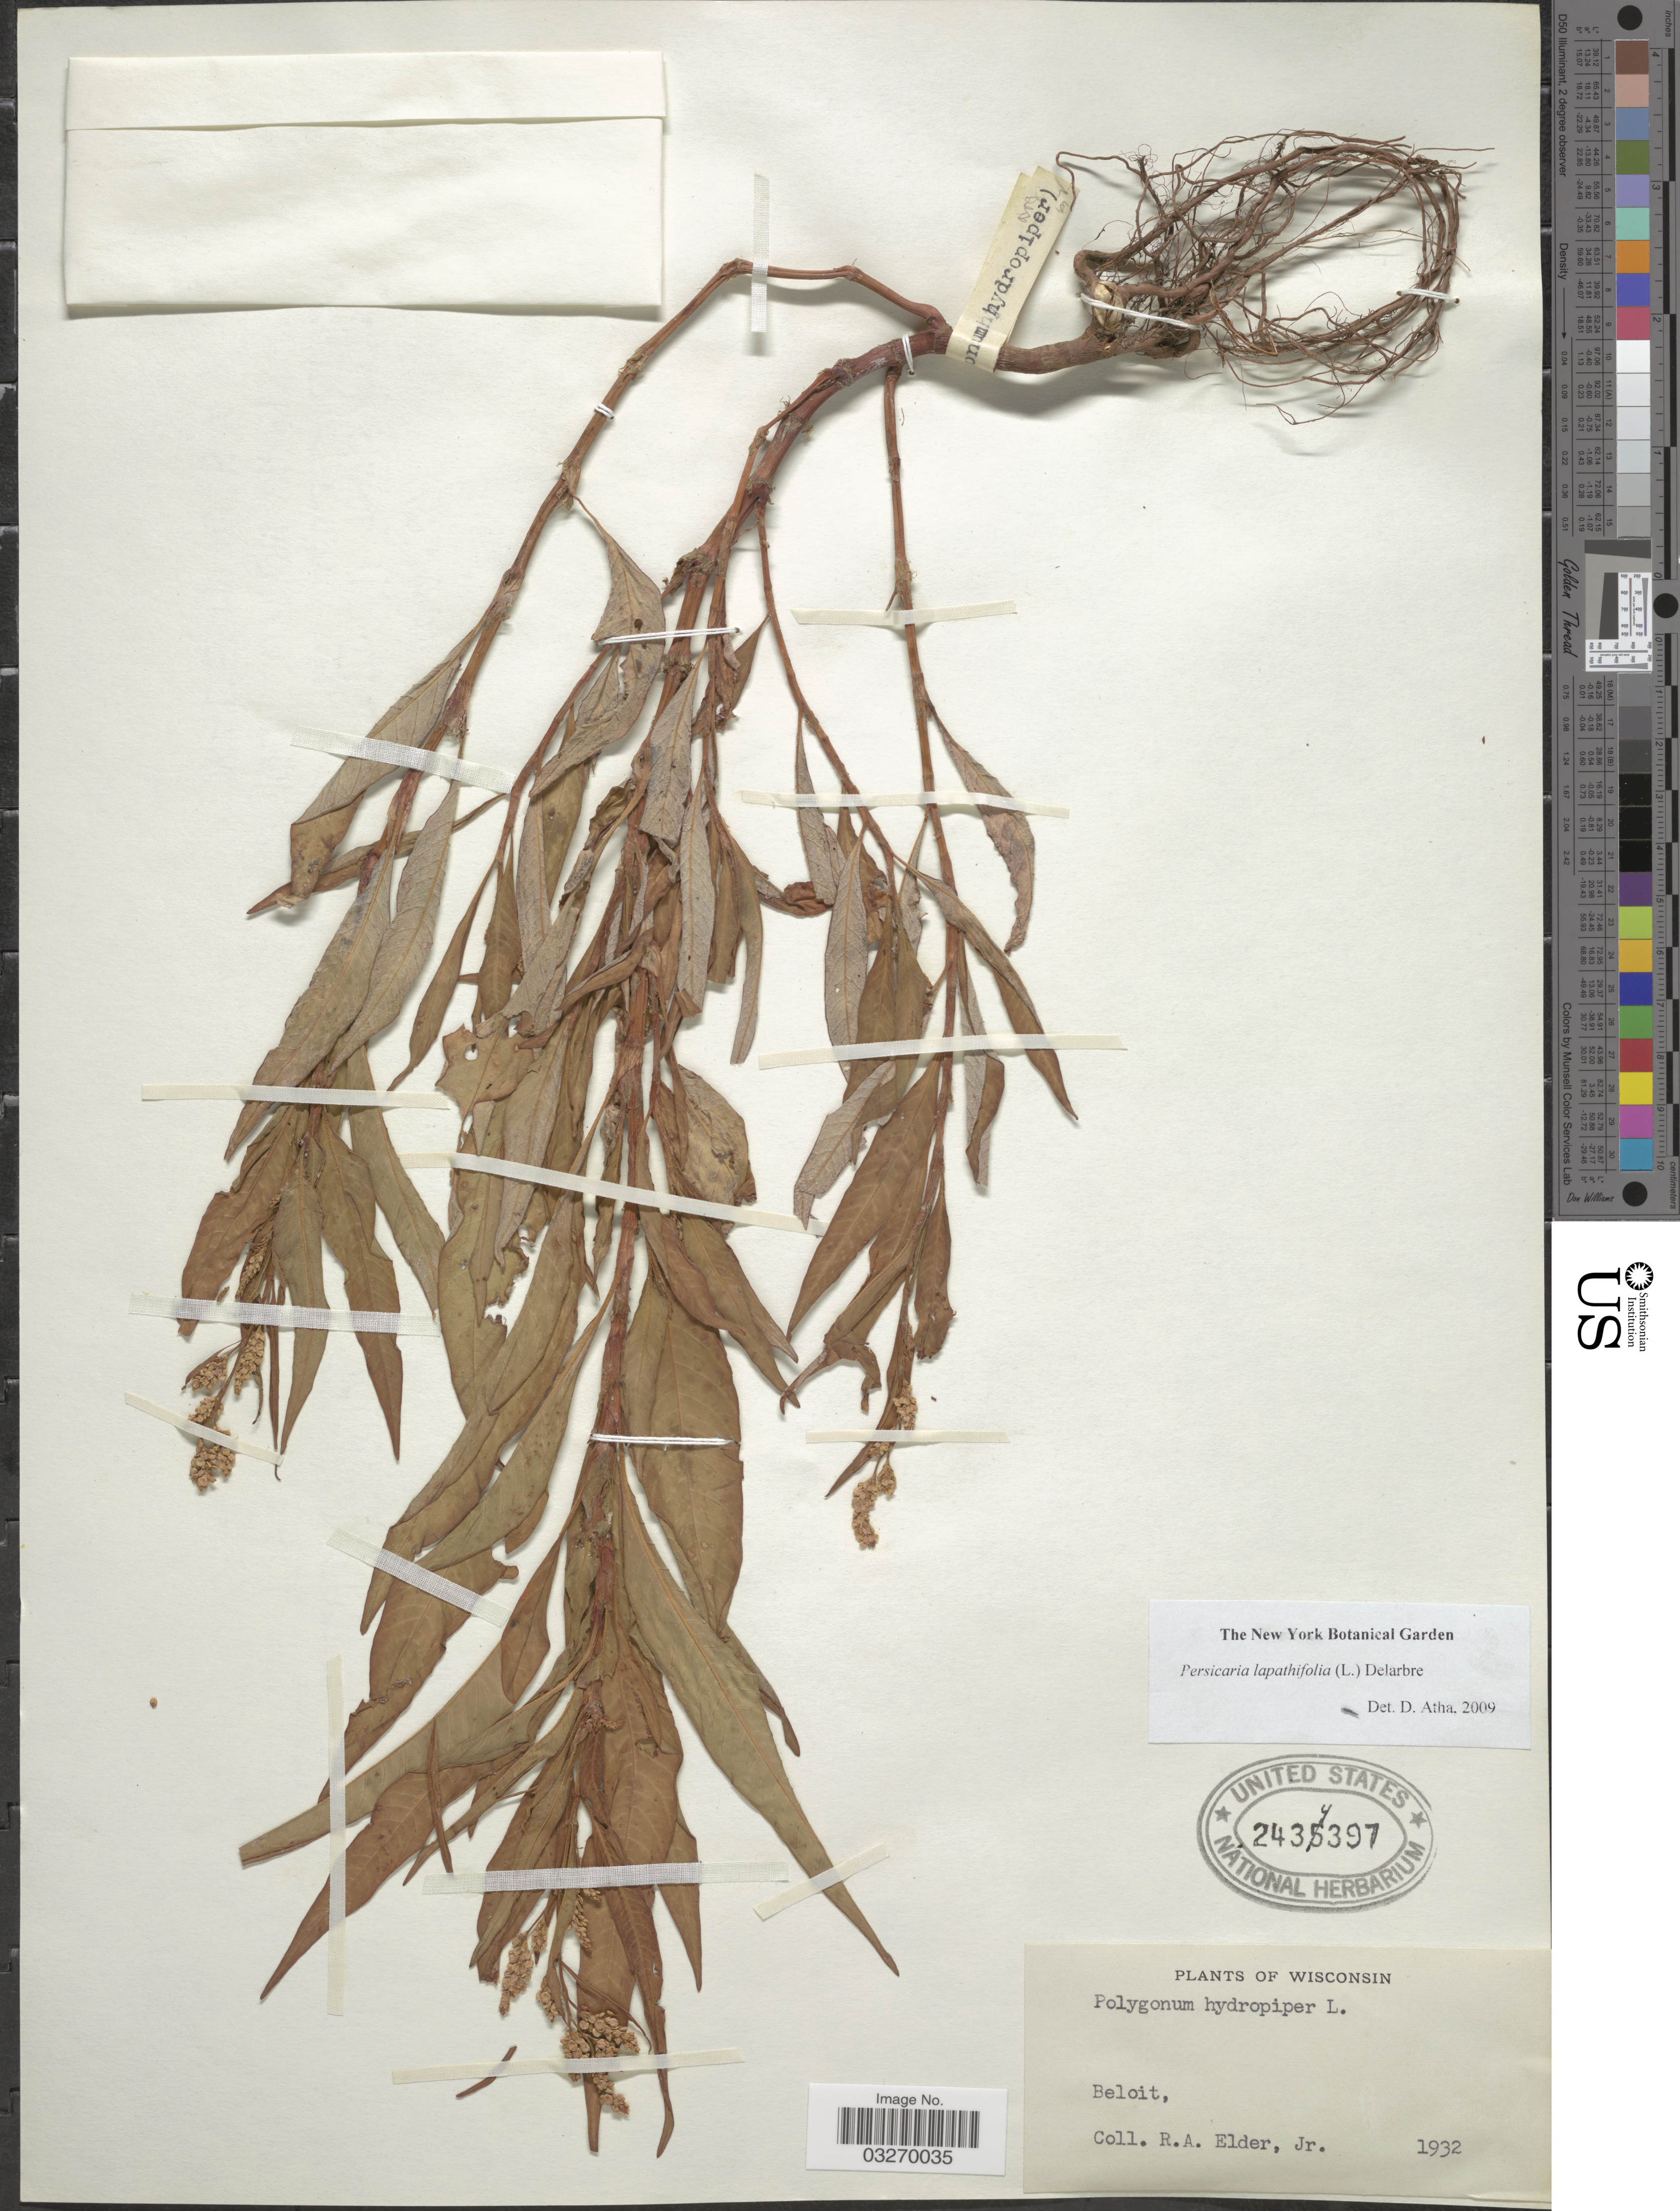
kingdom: Plantae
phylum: Tracheophyta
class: Magnoliopsida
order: Caryophyllales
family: Polygonaceae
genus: Persicaria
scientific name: Persicaria lapathifolia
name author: (L.) Delarbre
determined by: Atha, D. E.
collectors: R. Elder Jr.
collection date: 1932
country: United States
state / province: Wisconsin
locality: Beloit.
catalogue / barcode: US 2434397